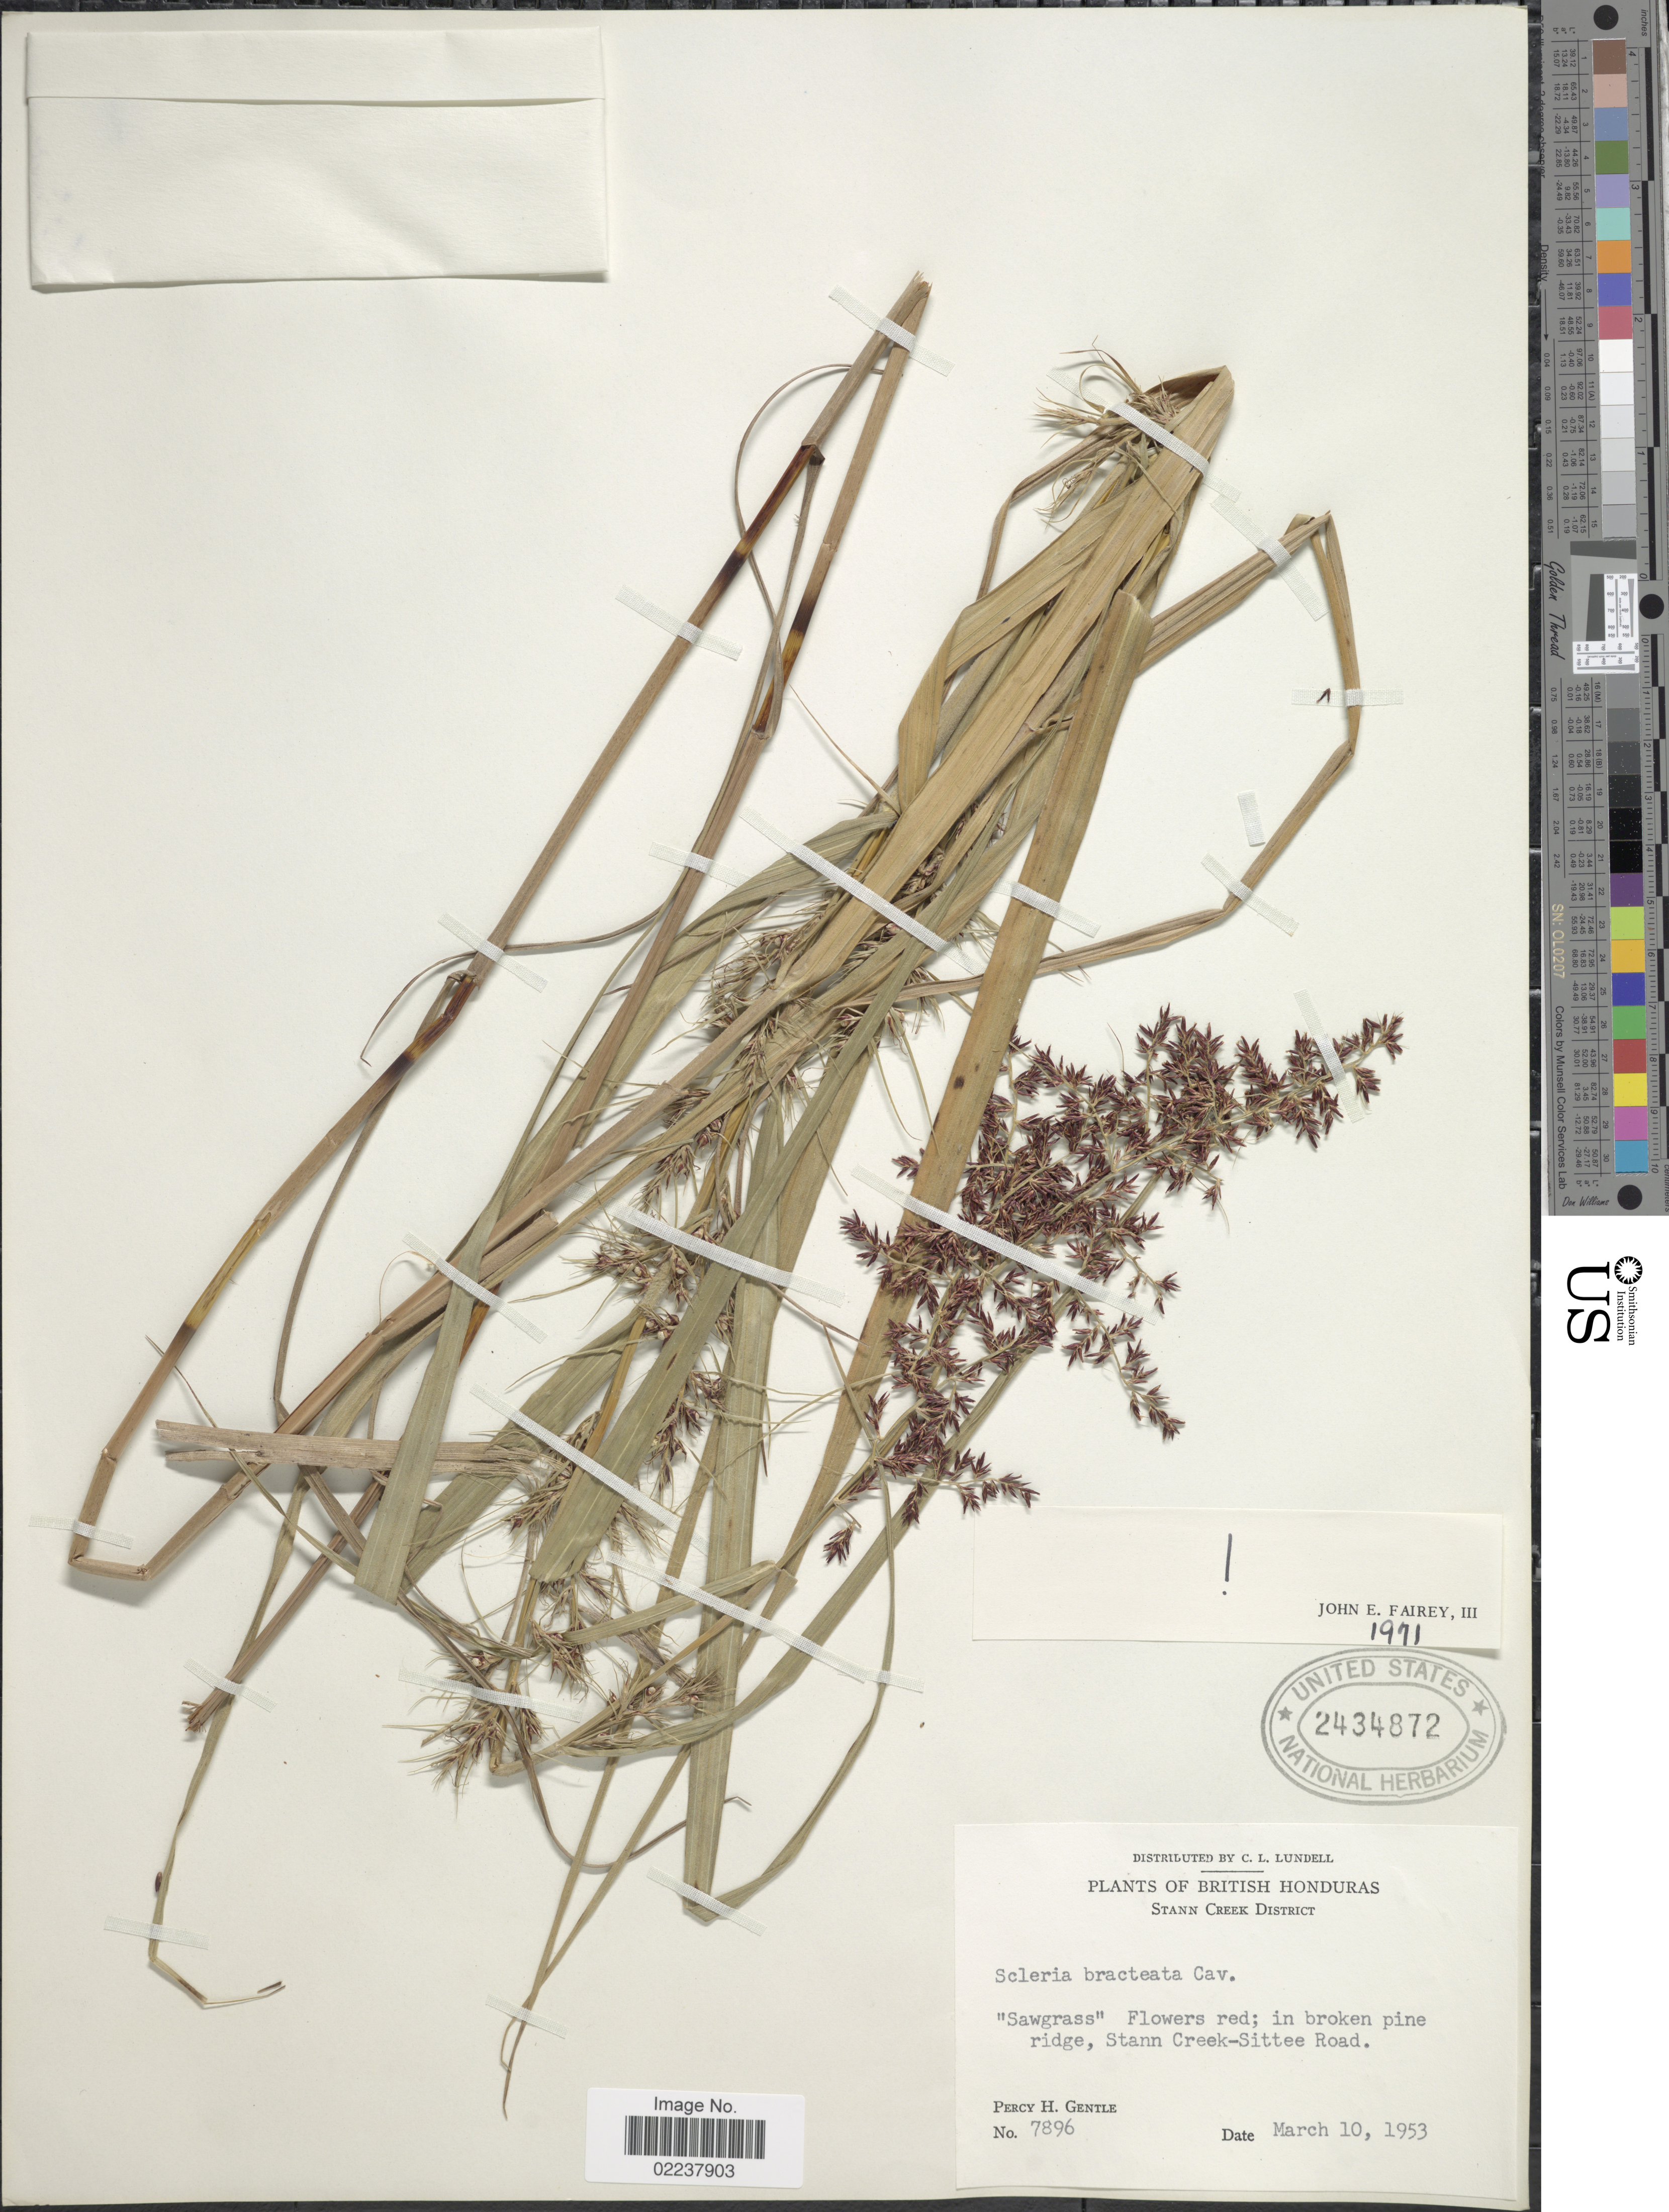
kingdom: Plantae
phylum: Tracheophyta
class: Liliopsida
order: Poales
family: Cyperaceae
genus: Scleria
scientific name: Scleria bracteata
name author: Cav.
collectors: P. H. Gentle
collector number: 7896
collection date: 1953-03-10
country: Belize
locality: British Honduras, Stann Creek District, Stann Creek-Sittee Road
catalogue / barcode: US 2434872